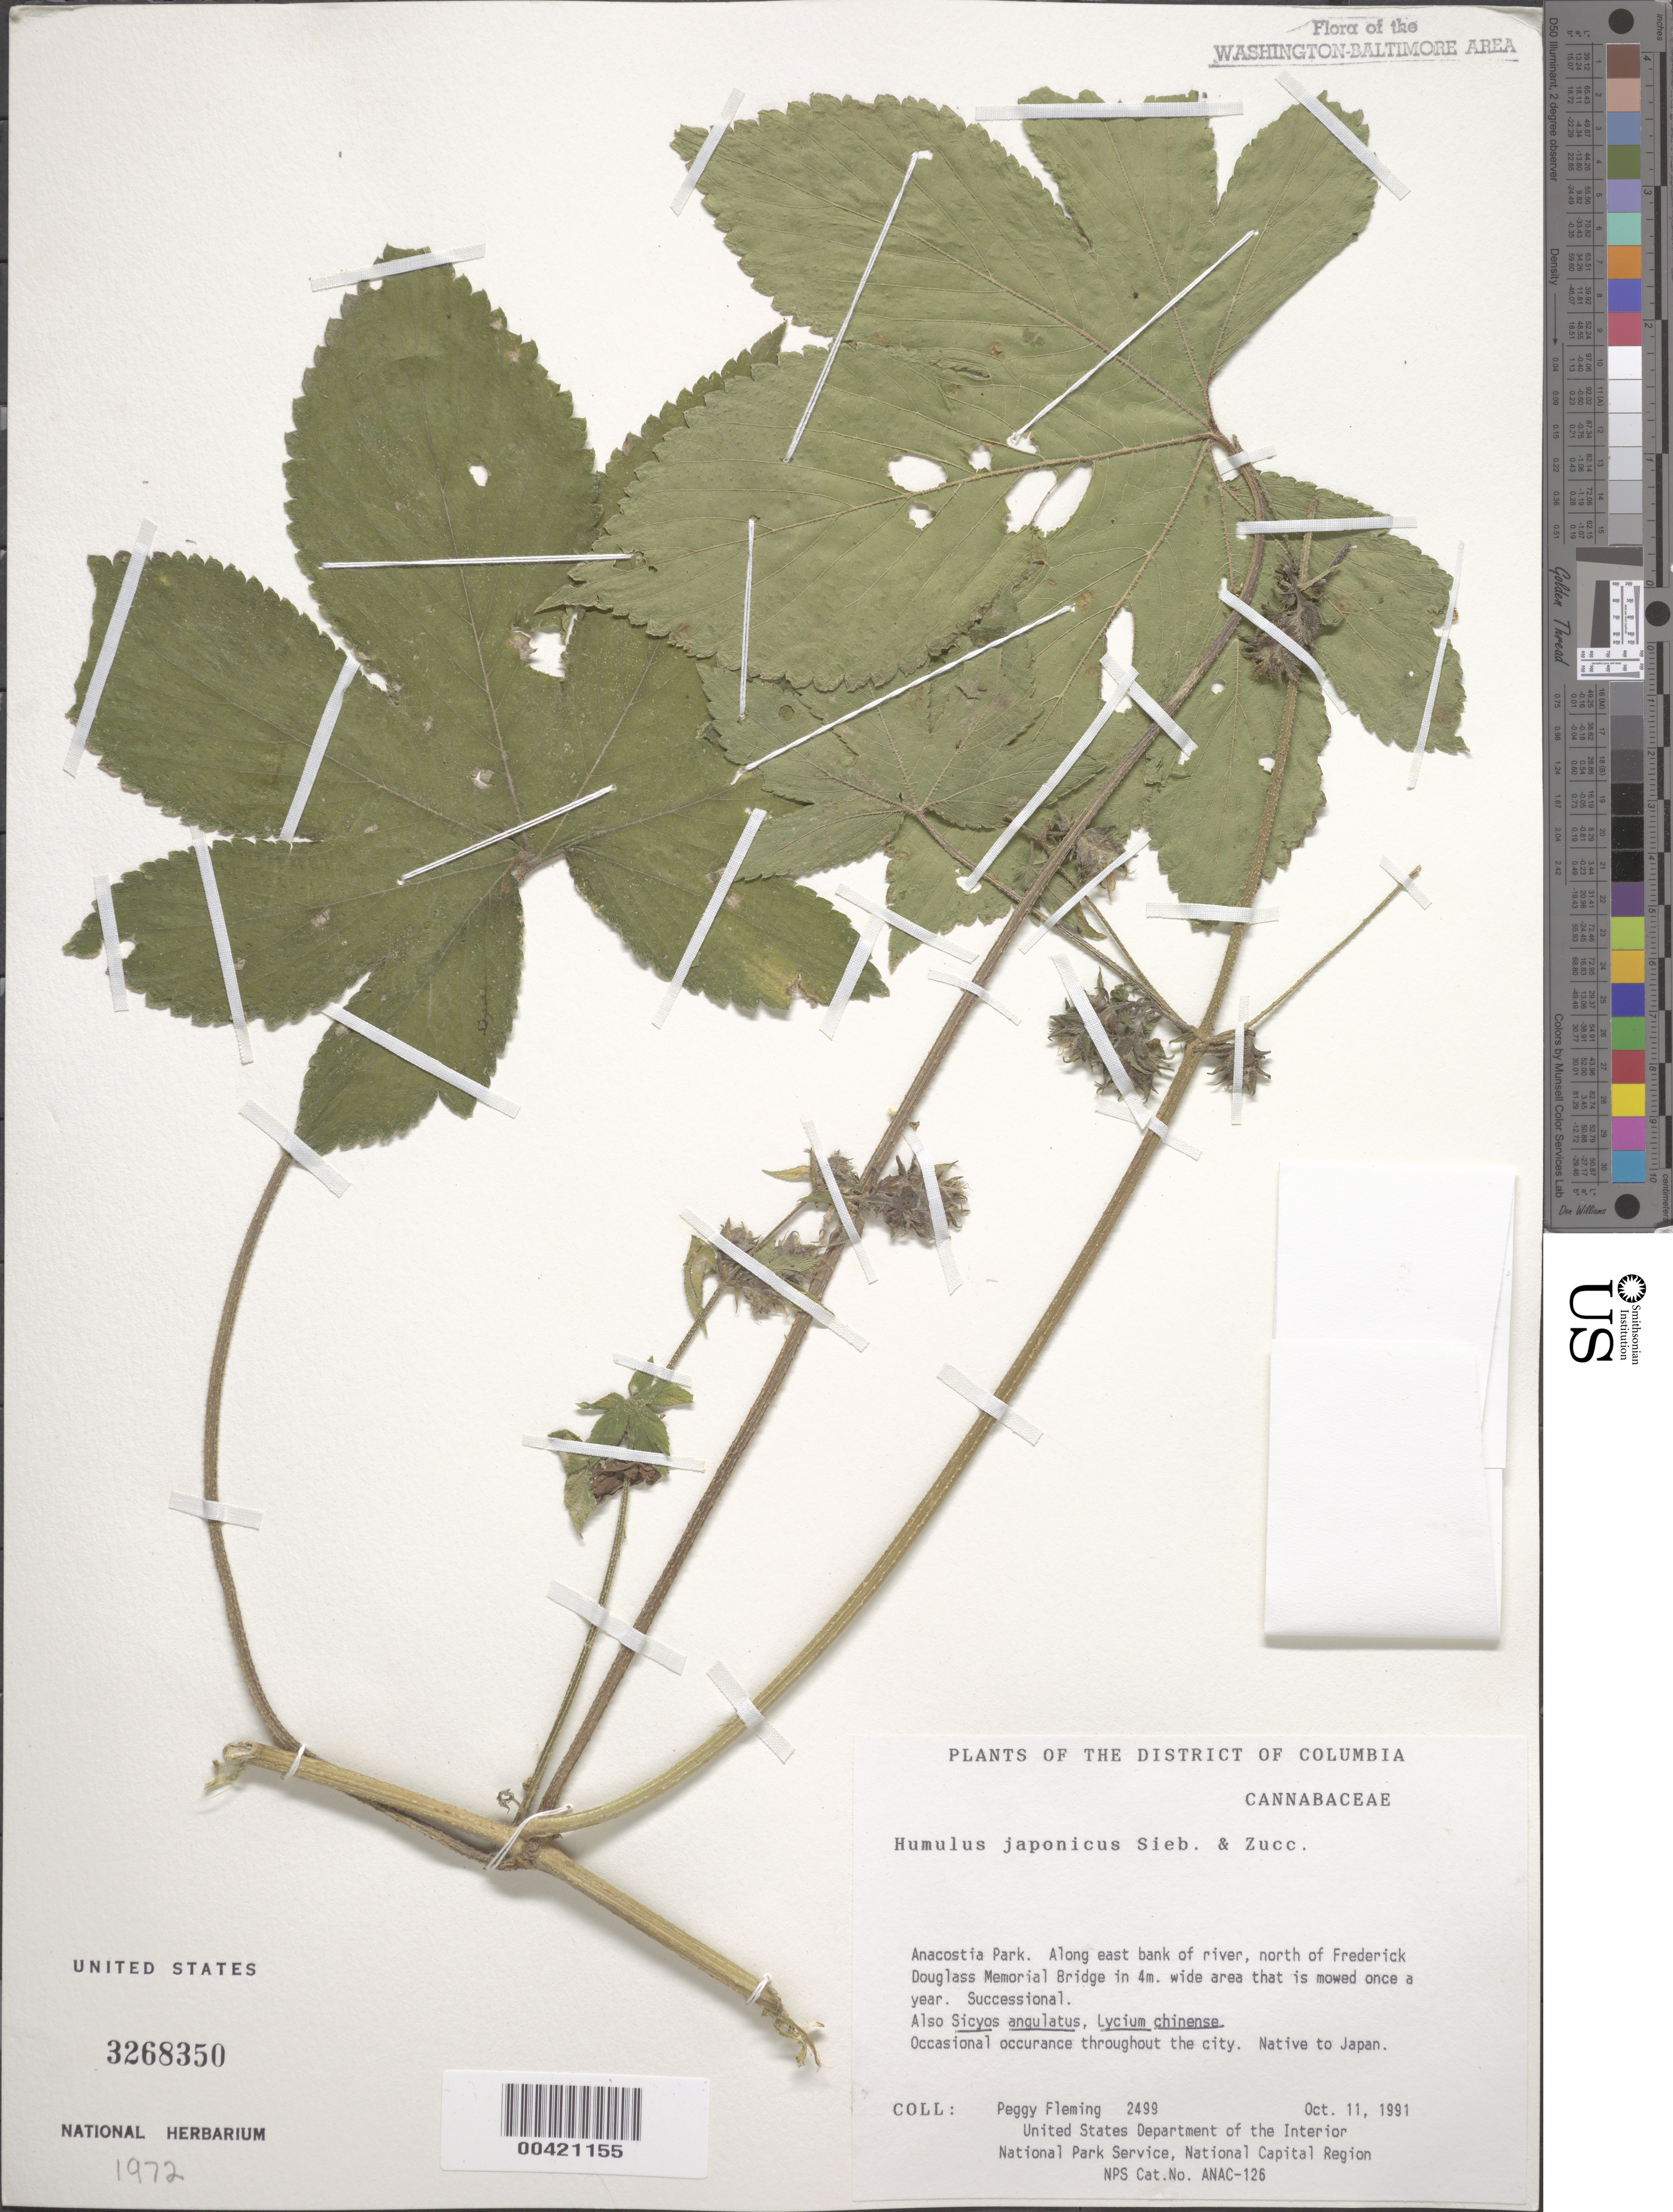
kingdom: Plantae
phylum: Tracheophyta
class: Magnoliopsida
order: Rosales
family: Cannabaceae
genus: Humulus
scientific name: Humulus japonicus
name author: Siebold & Zucc.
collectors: P. Fleming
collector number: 2499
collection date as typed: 11 Oct 1991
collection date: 1991-10-11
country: United States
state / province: District of Columbia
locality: Anacostia Park, E bank of River, N of Frederick Douglass Memorial Bridge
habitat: Sucessional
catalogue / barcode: US 3268350